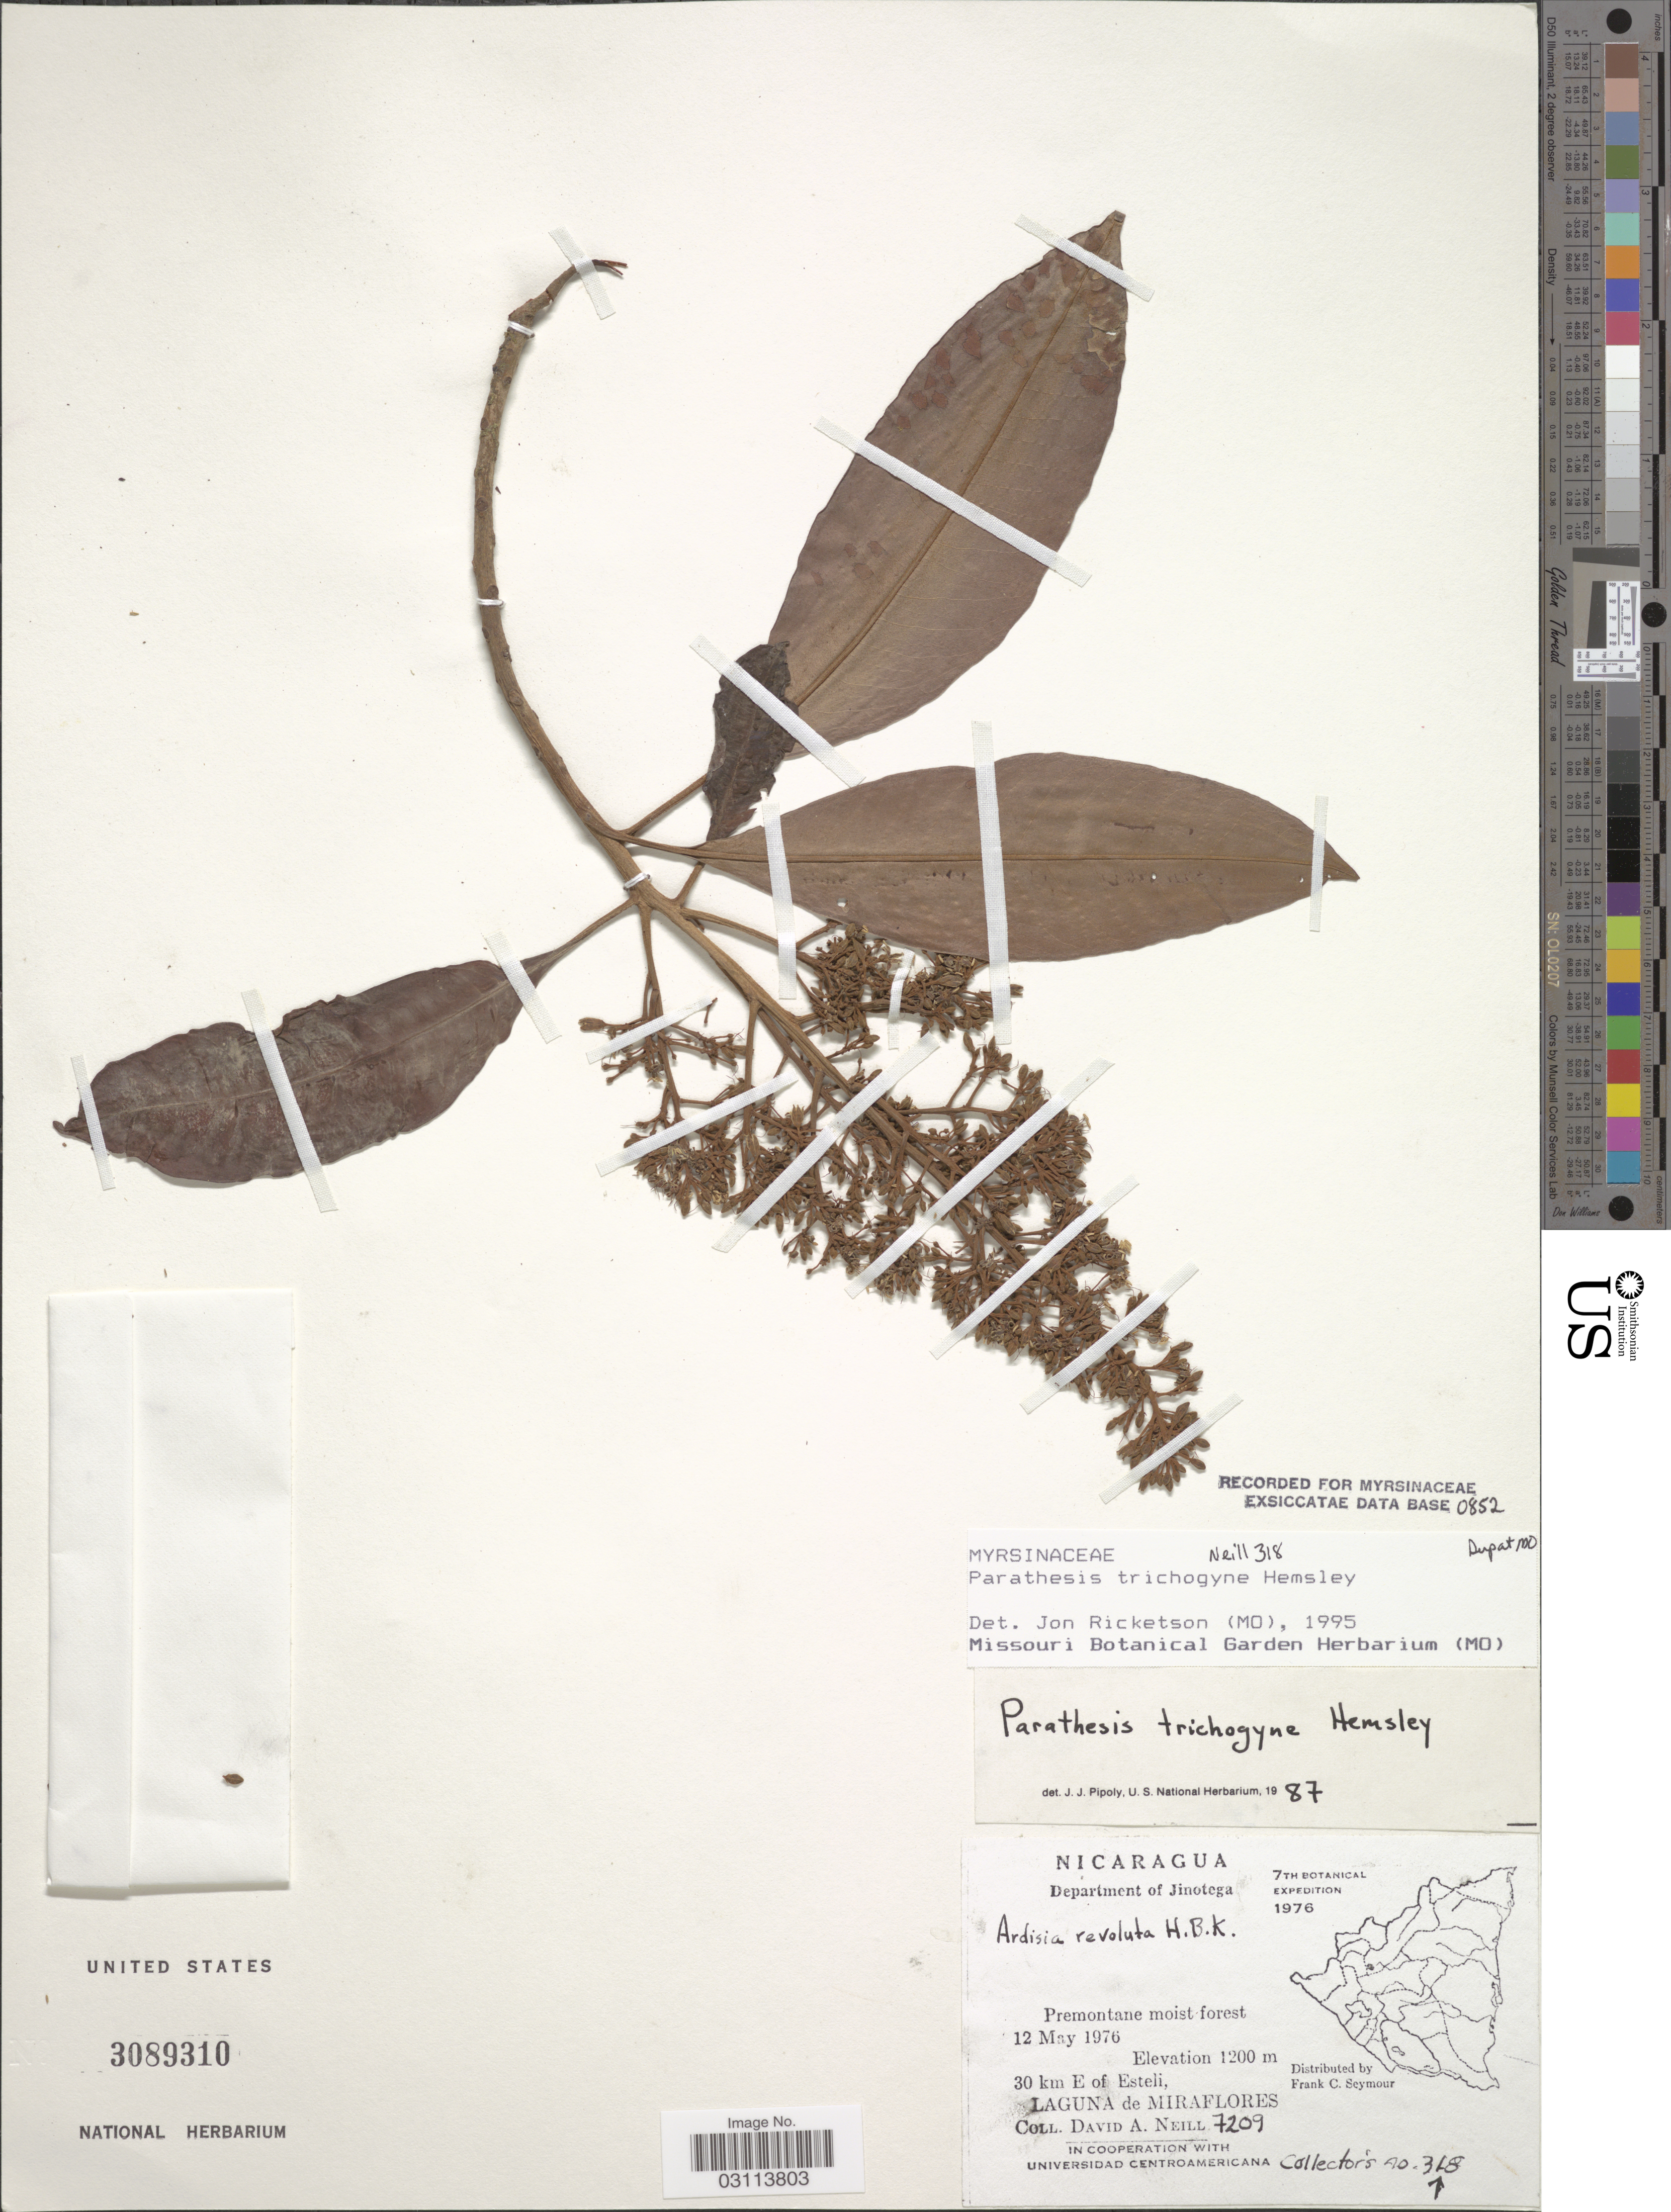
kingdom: Plantae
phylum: Tracheophyta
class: Magnoliopsida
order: Ericales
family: Primulaceae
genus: Parathesis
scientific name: Parathesis trichogyne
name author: Hemsl.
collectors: D. A. Neill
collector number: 7209/318?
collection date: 1976-05-12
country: Nicaragua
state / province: Jinotega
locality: Department of Jinotega. 30 km E of Esteli, Laguna de Miraflores.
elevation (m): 1200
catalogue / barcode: US 3089310